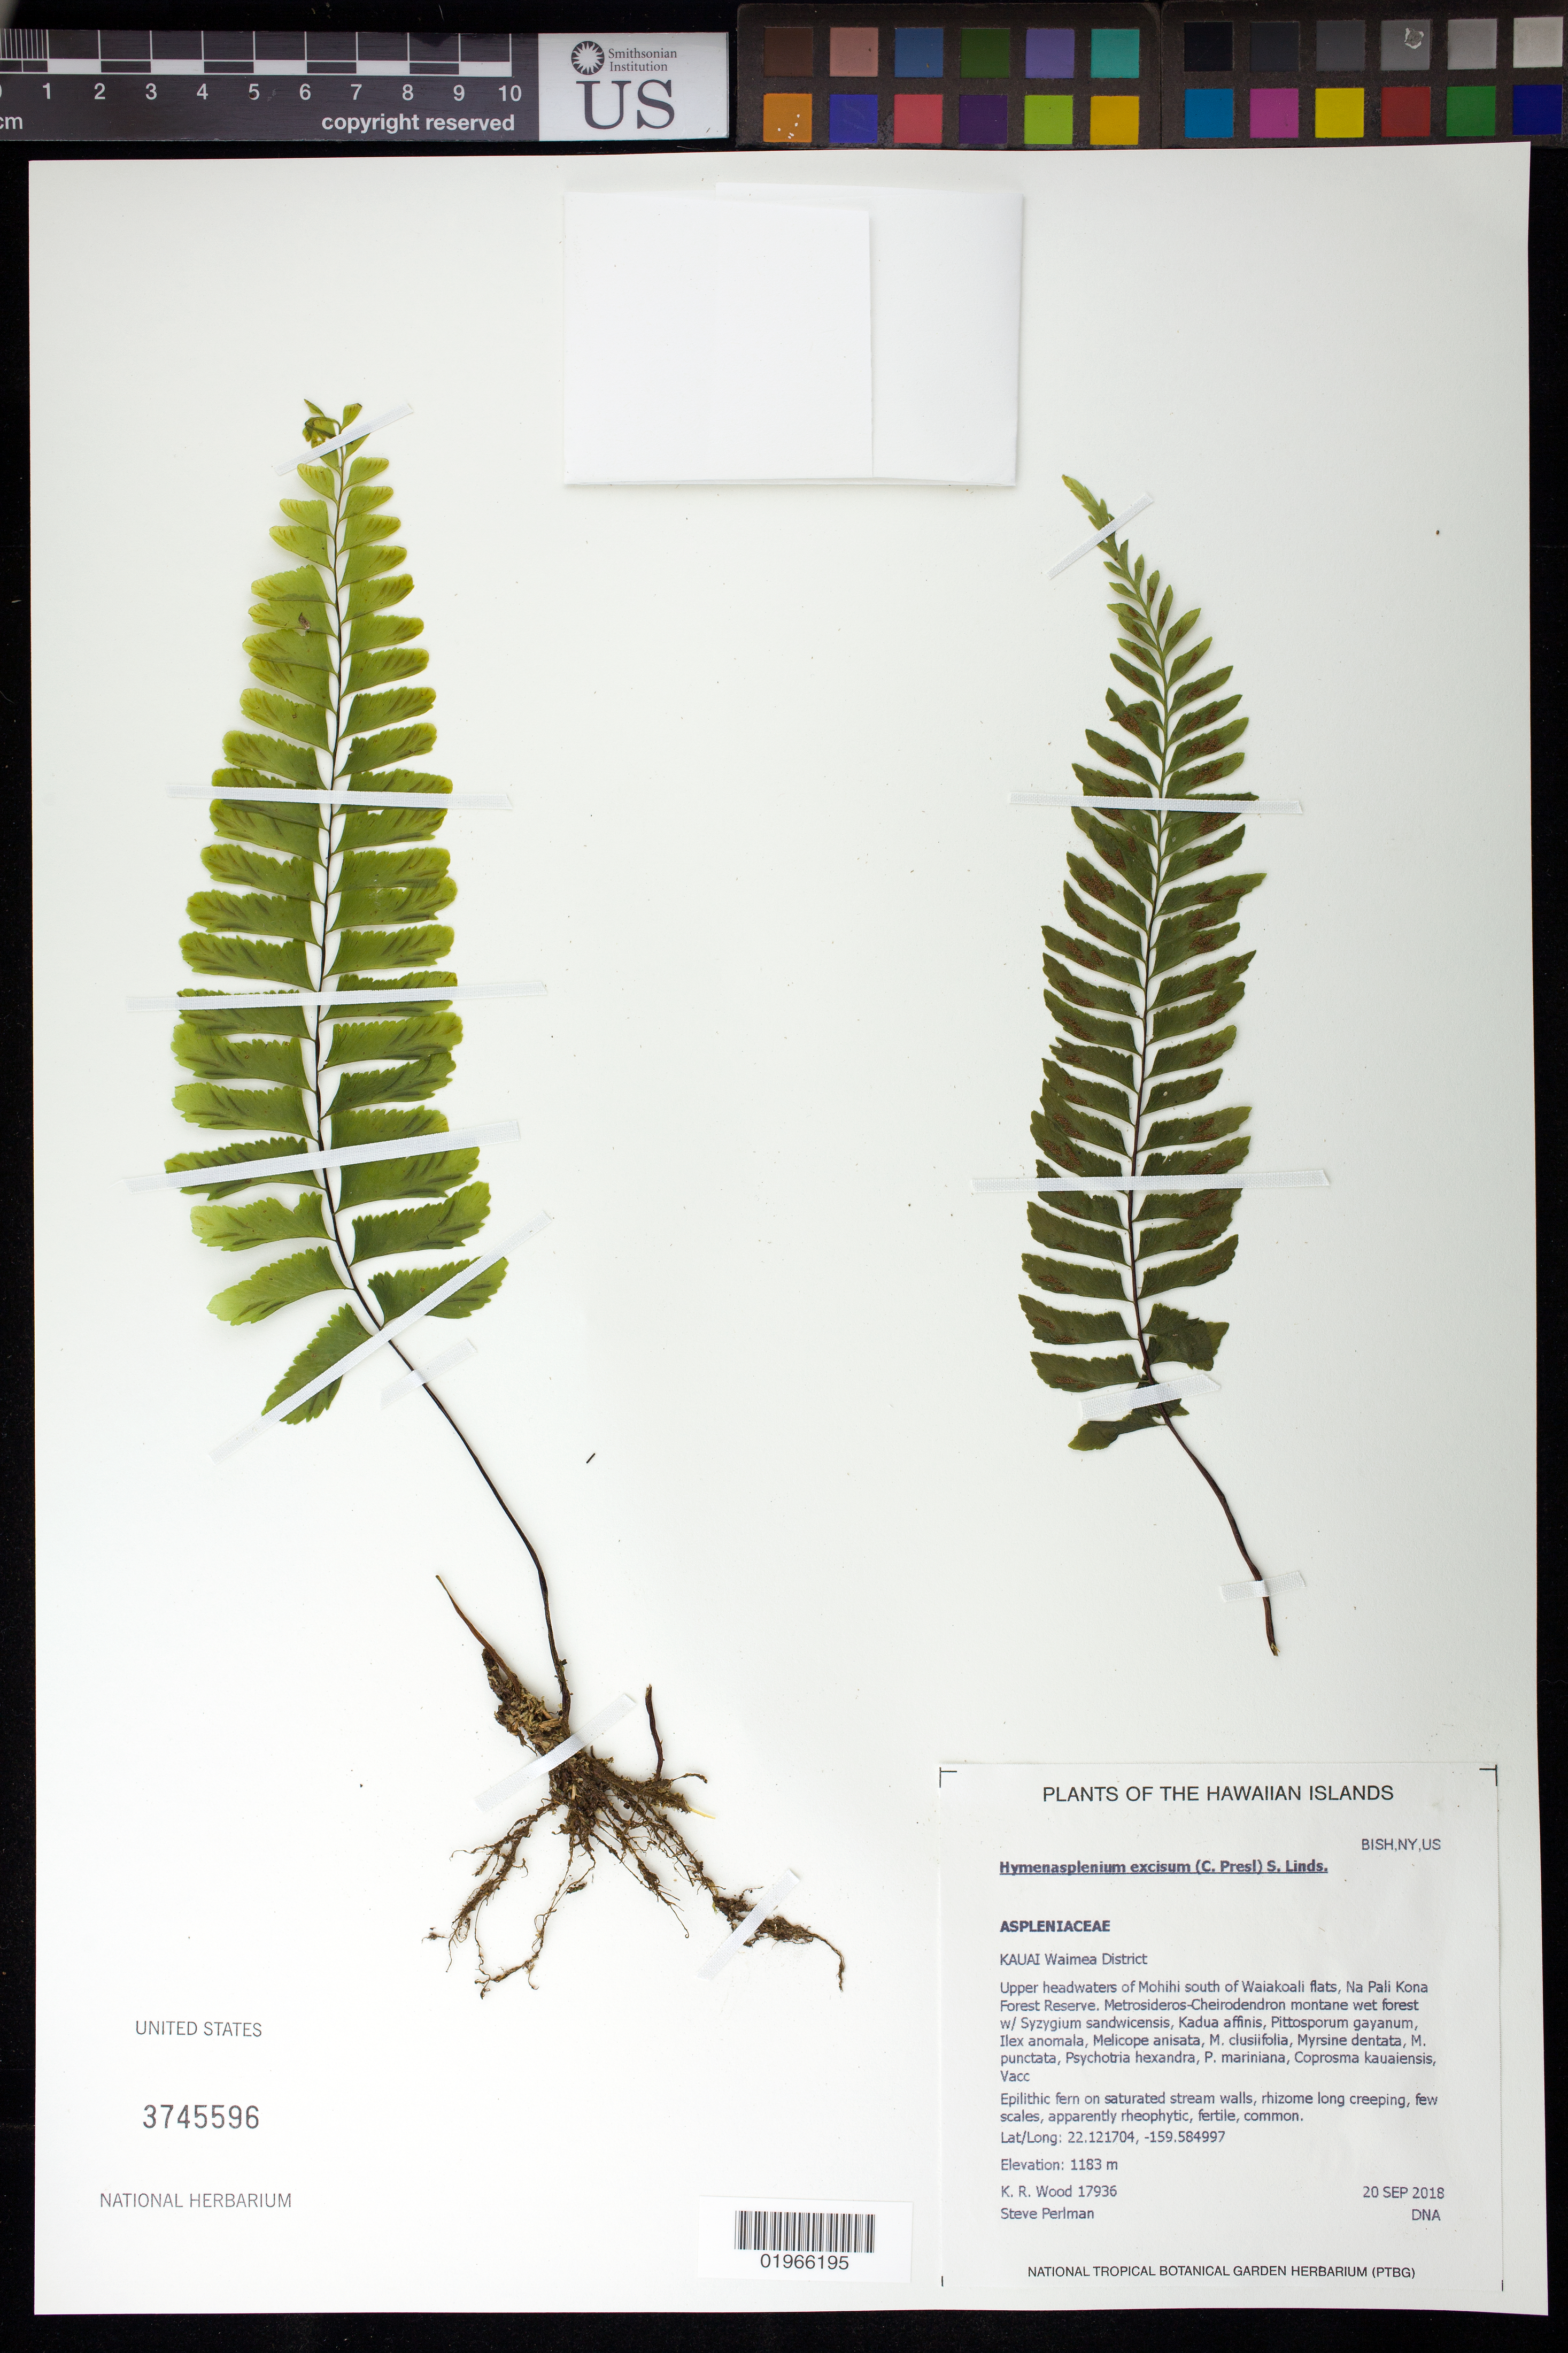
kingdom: Plantae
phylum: Tracheophyta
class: Polypodiopsida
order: Polypodiales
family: Aspleniaceae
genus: Hymenasplenium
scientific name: Hymenasplenium unilaterale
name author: (Lam.) Hayata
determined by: Smith, Alan R., (UC)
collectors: K. R. Wood & S. P. Perlman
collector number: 17936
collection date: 2018-09-20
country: United States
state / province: Hawaii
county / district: Kauai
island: Kaua'i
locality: Waimea District, upper headwater of Mohihi, south of Waiakoali flats, Na Pali Kona Forerst Reserve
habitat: Montane wet forest, on saturated stream walls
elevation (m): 1183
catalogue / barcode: US 3745596